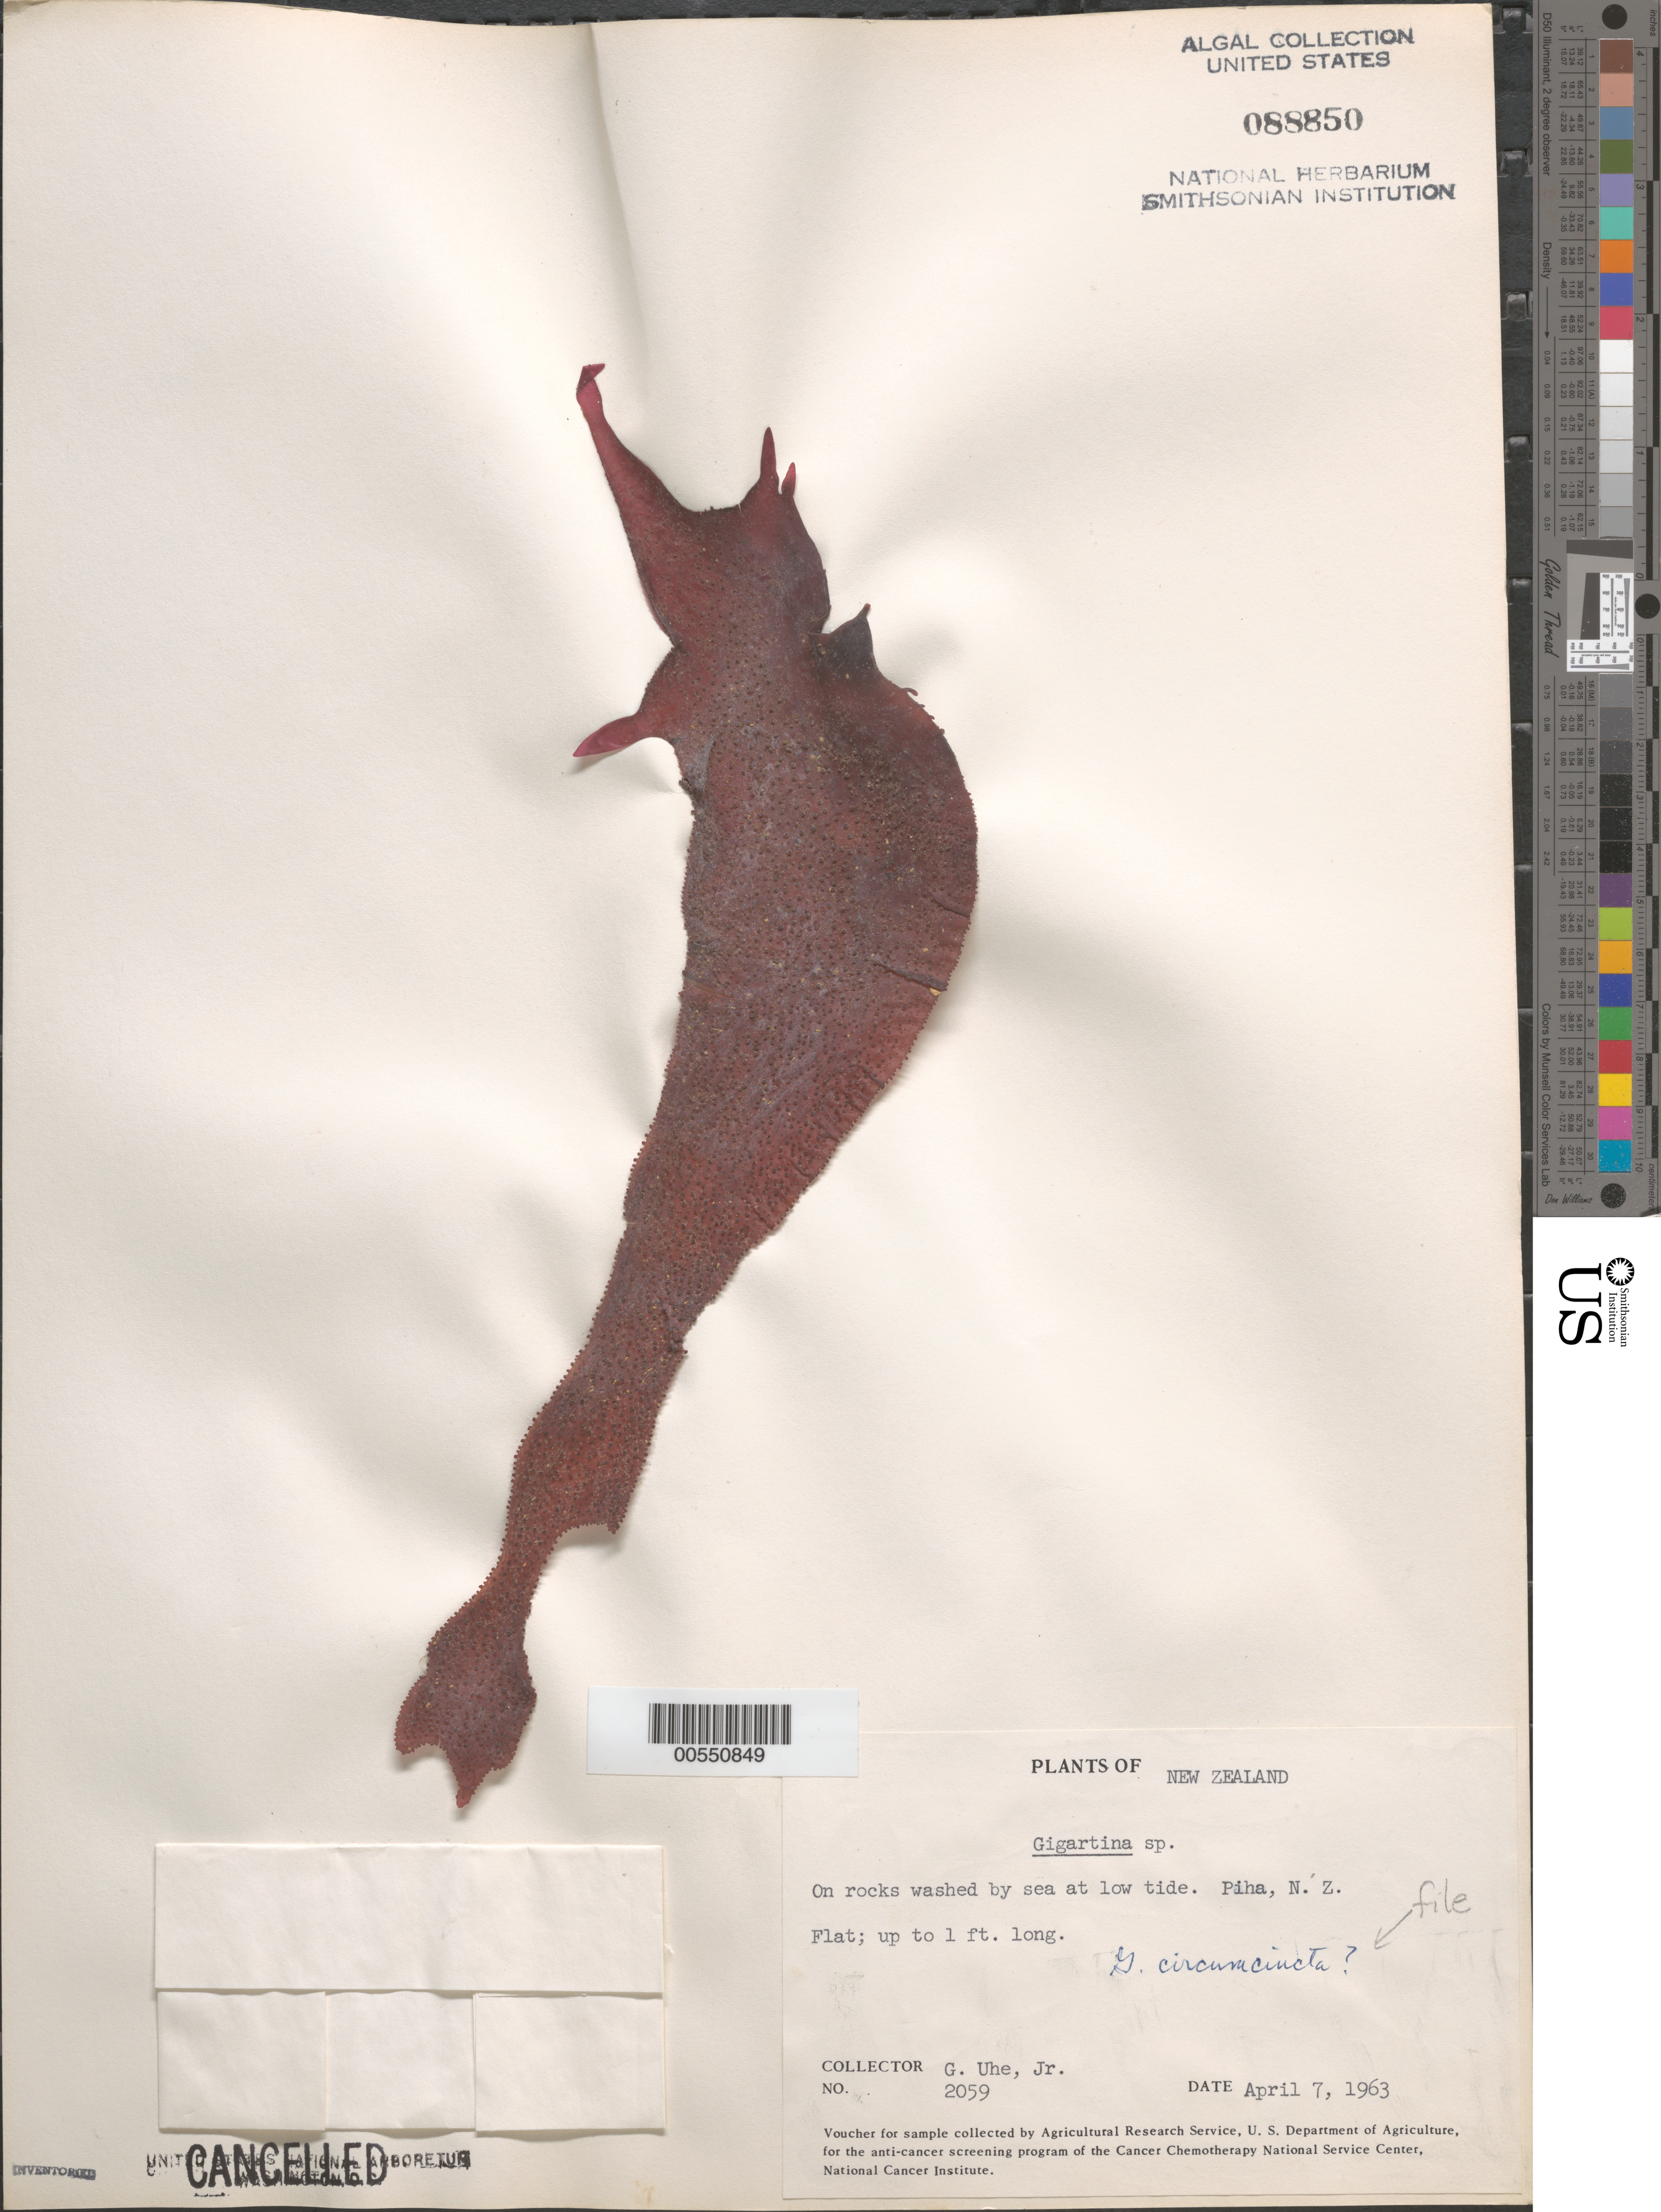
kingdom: Plantae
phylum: Rhodophyta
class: Florideophyceae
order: Gigartinales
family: Gigartinaceae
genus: Gigartina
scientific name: Gigartina circumcincta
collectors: G. Uhe Jr.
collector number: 2059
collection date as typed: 07 Apr 1963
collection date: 1963-04-07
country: New Zealand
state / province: Auckland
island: North Island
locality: Piha, Auckland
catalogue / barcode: US 88850